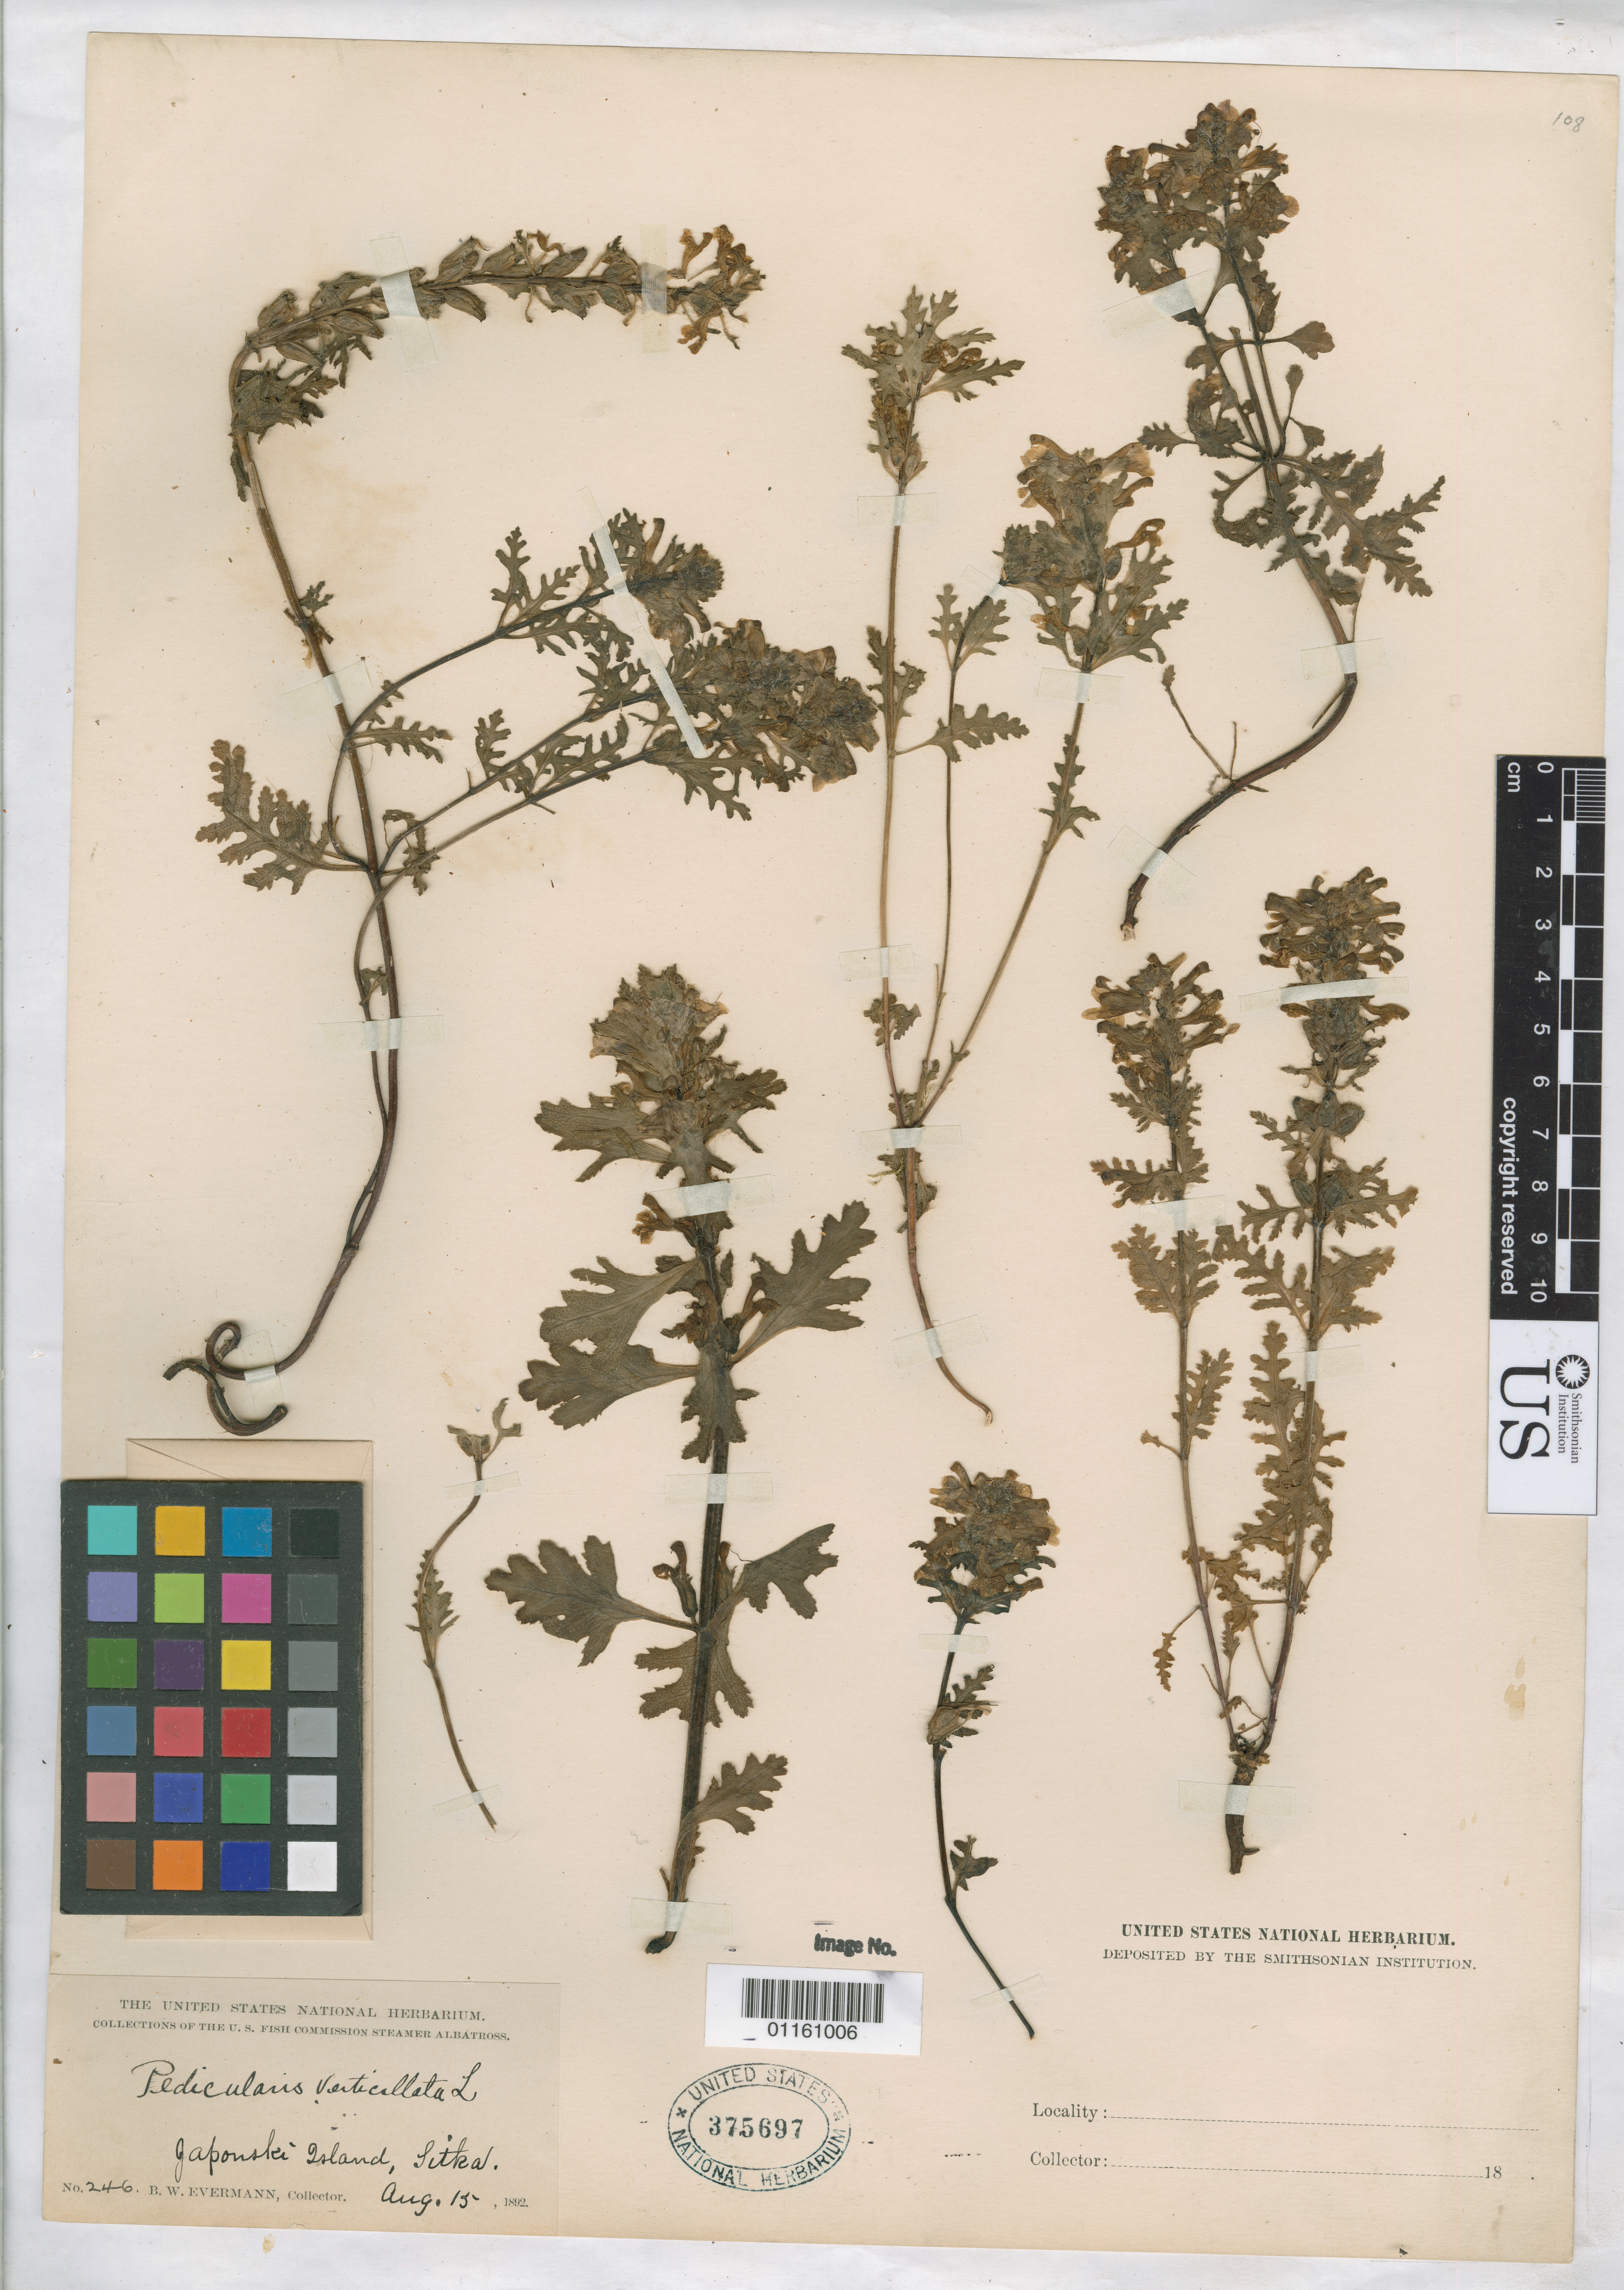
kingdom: Plantae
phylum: Tracheophyta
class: Magnoliopsida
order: Lamiales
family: Orobanchaceae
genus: Pedicularis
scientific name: Pedicularis verticillata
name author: L.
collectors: B. W. Evermann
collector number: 246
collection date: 1892-08-15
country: United States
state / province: Alaska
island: Japonski Island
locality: Japonski Island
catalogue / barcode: US 375697